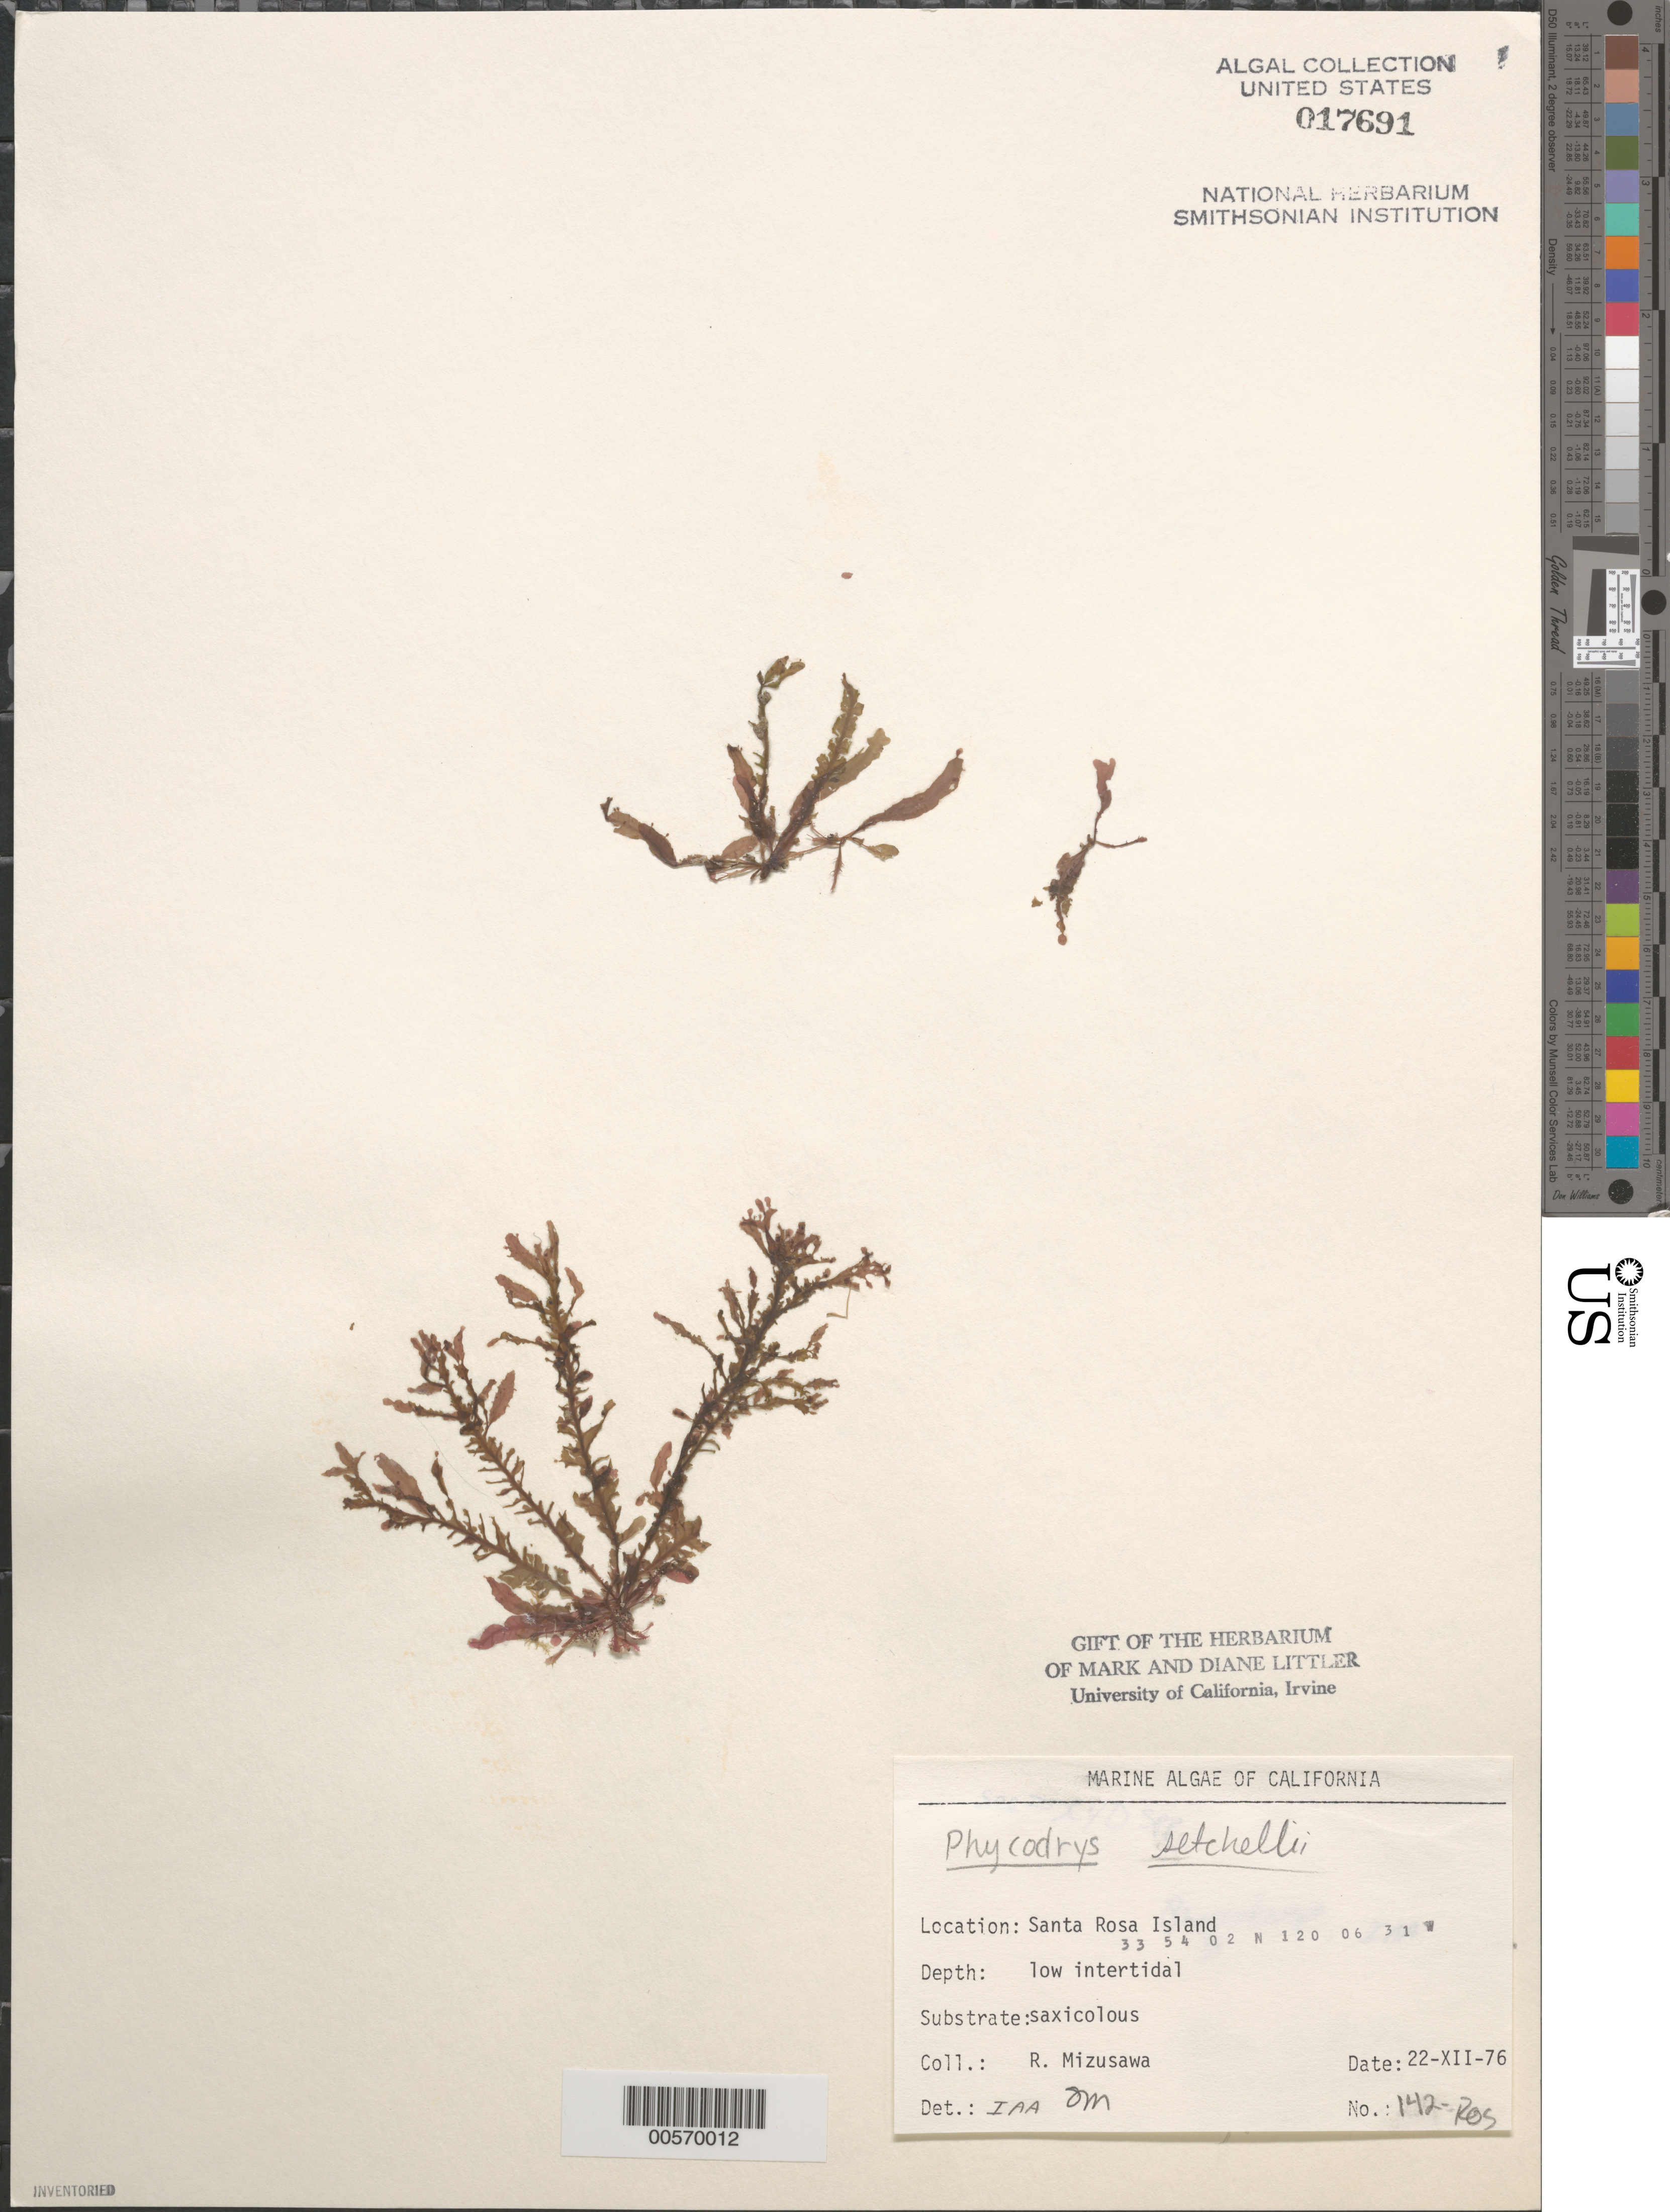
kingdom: Plantae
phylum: Rhodophyta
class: Florideophyceae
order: Ceramiales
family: Delesseriaceae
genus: Phycodrys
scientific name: Phycodrys setchellii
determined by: Abbott, I. A.; Murray, S. N.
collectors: R. Mizusawa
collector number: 142-ROS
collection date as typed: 22 Dec 1976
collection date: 1976-12-22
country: United States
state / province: California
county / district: Santa Barbara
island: Santa Rosa Island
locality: Johnson's Lee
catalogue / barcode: US 17691